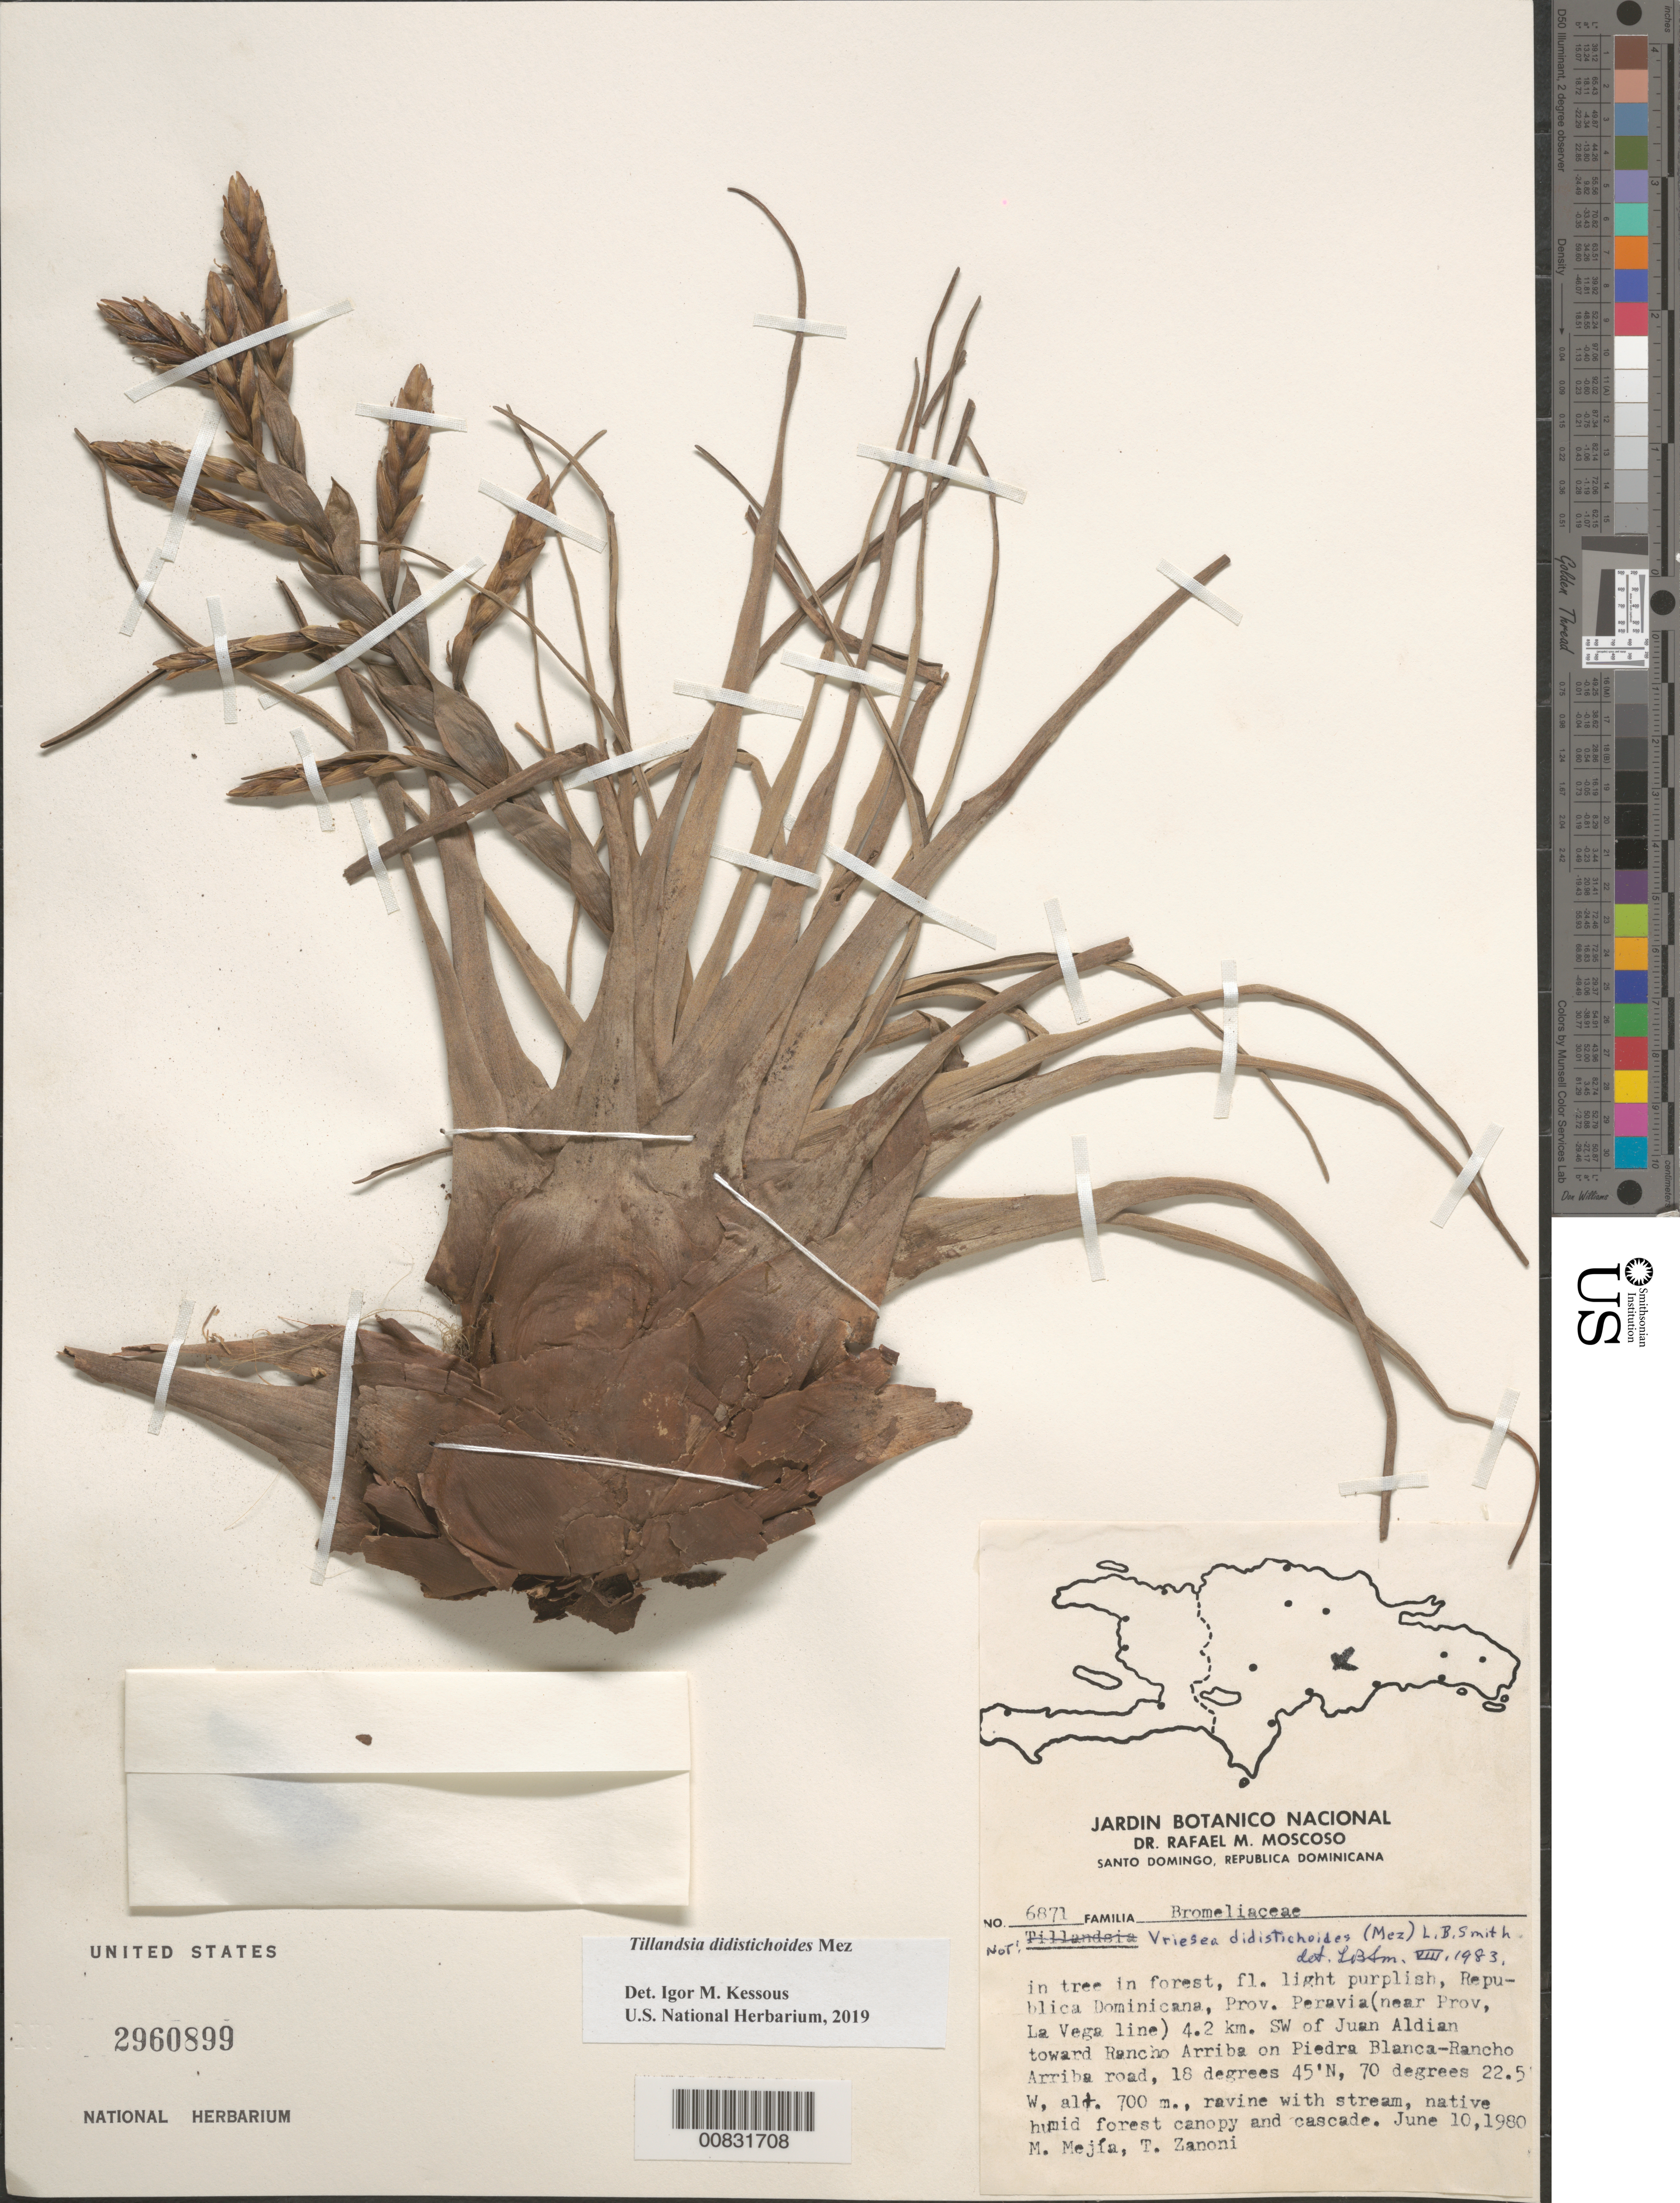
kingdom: Plantae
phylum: Tracheophyta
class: Liliopsida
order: Poales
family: Bromeliaceae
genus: Tillandsia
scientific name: Tillandsia didistichoides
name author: Mez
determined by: Kessous, Igor M.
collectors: M. Mejia & T. A. Zanoni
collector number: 6871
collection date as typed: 10 Jun 1980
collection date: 1980-06-10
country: Dominican Republic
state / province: Peravia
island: Hispaniola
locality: Near Prov. La Vega line, 4.2 km. SW of Juan Aldian toward Rancho Arriba on Piedra Blanca- Rancho Arriba road.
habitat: In tree in forest. Ravine with stream, native humid forest canopy and cascade.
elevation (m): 700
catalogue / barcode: US 2960899